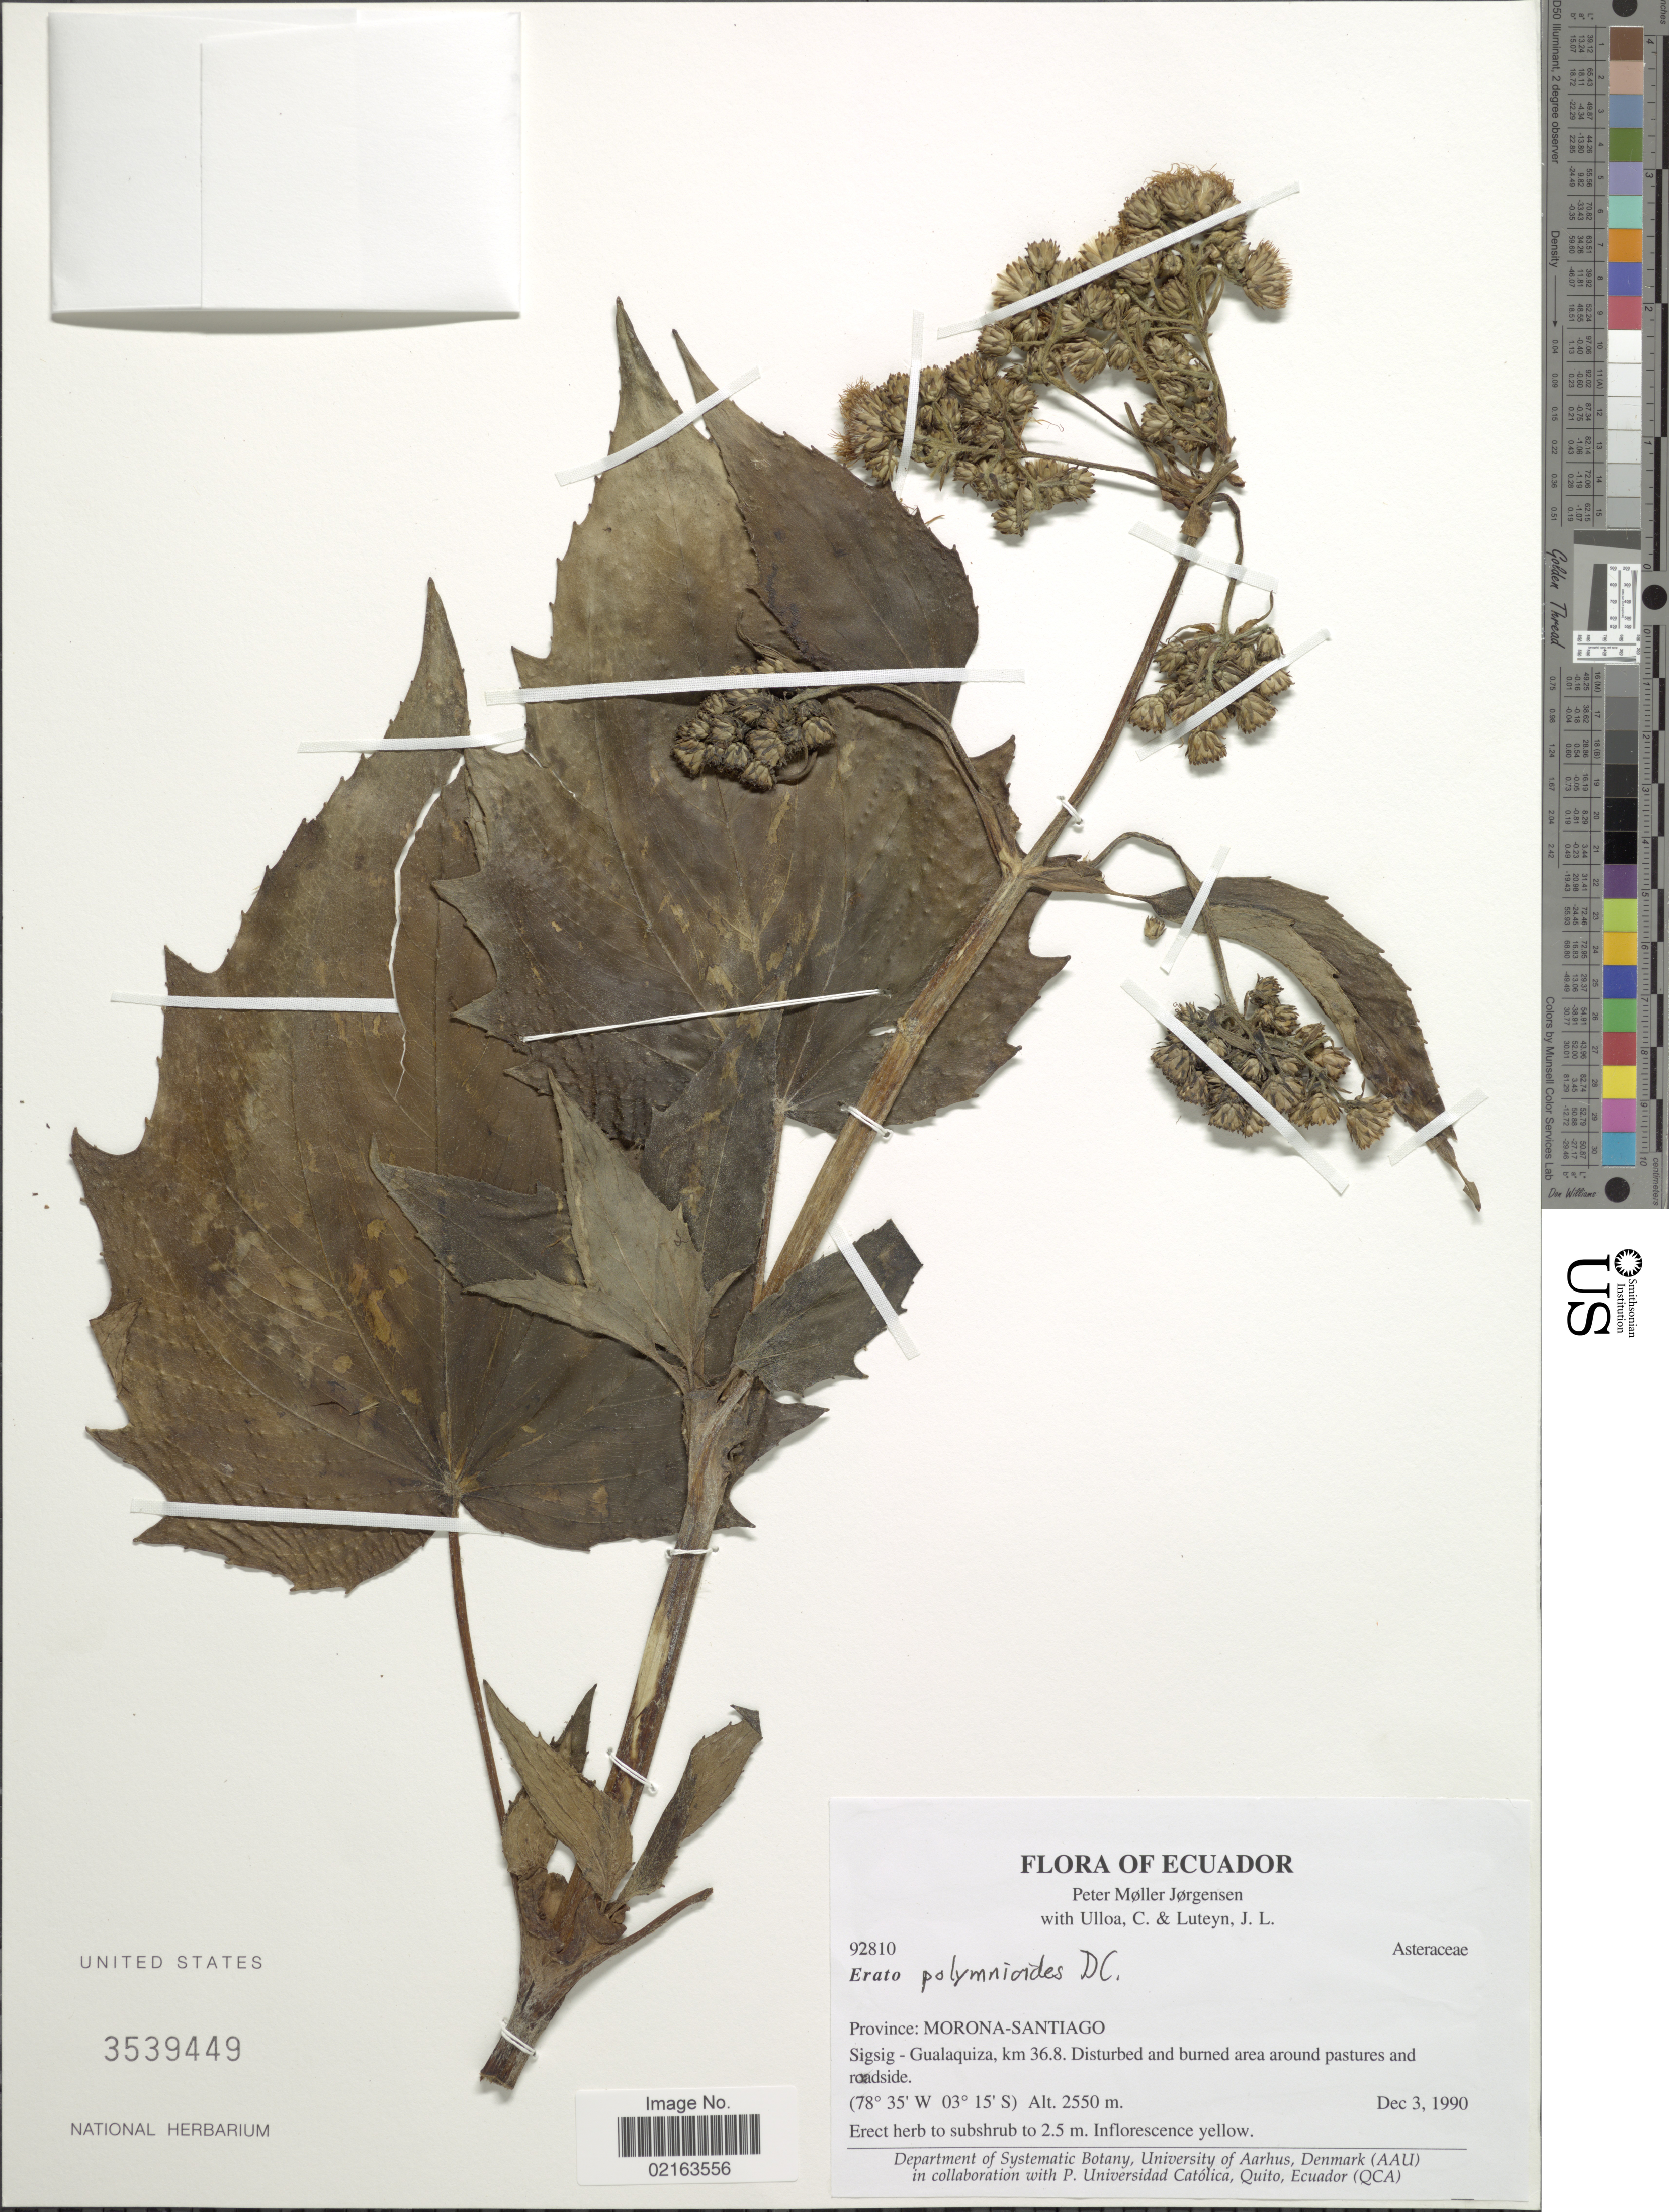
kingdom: Plantae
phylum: Tracheophyta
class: Magnoliopsida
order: Asterales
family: Asteraceae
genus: Chrysactinium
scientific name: Chrysactinium acaule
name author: (Kunth) Wedd.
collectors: P. M. Jørgensen, C. Ulloa & J. L. Luteyn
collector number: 92810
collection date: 1990-12-03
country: Ecuador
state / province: Morona-Santiago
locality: Province: Morona-Santiago. Sigsig - Gualaquiza, km 36.8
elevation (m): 2550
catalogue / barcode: US 3539449